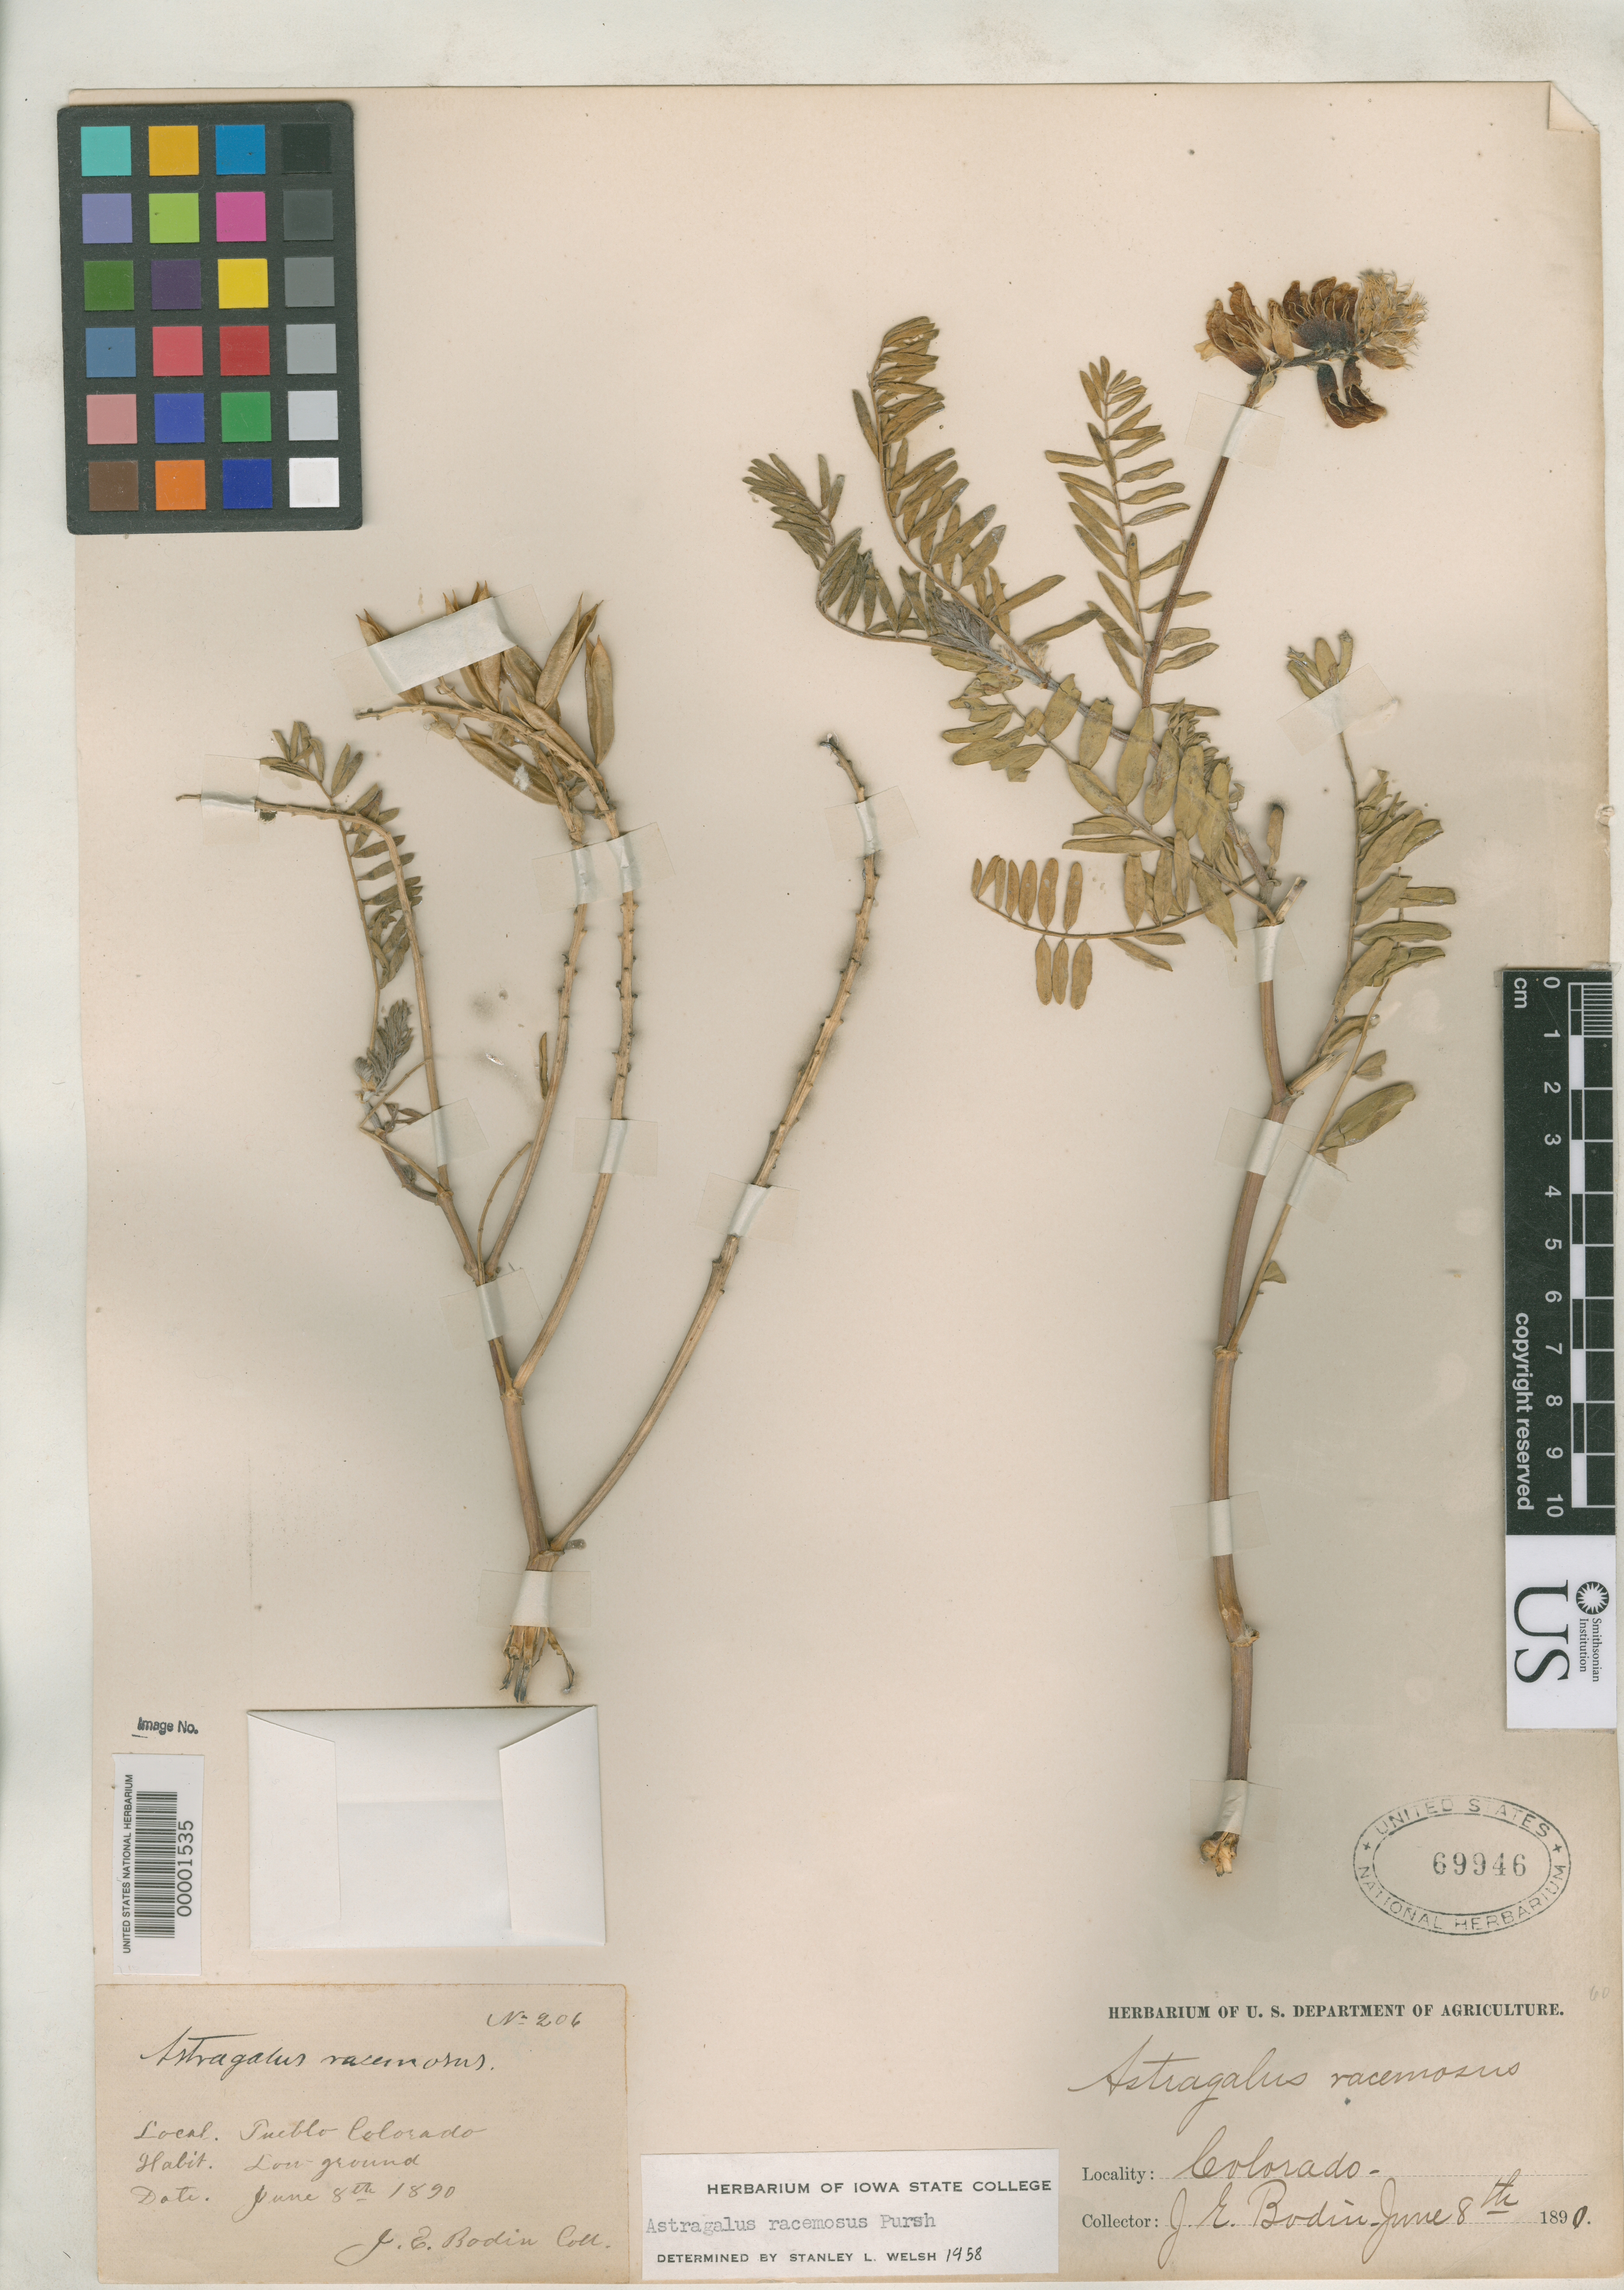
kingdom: Plantae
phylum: Tracheophyta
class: Magnoliopsida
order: Fabales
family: Fabaceae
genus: Astragalus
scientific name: Astragalus racemosus var. longisetus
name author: M.E. Jones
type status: Lectotype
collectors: J. E. Bodin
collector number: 206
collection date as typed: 08 Jun 1890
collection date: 1890-06-08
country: United States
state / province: Colorado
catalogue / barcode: US 69946